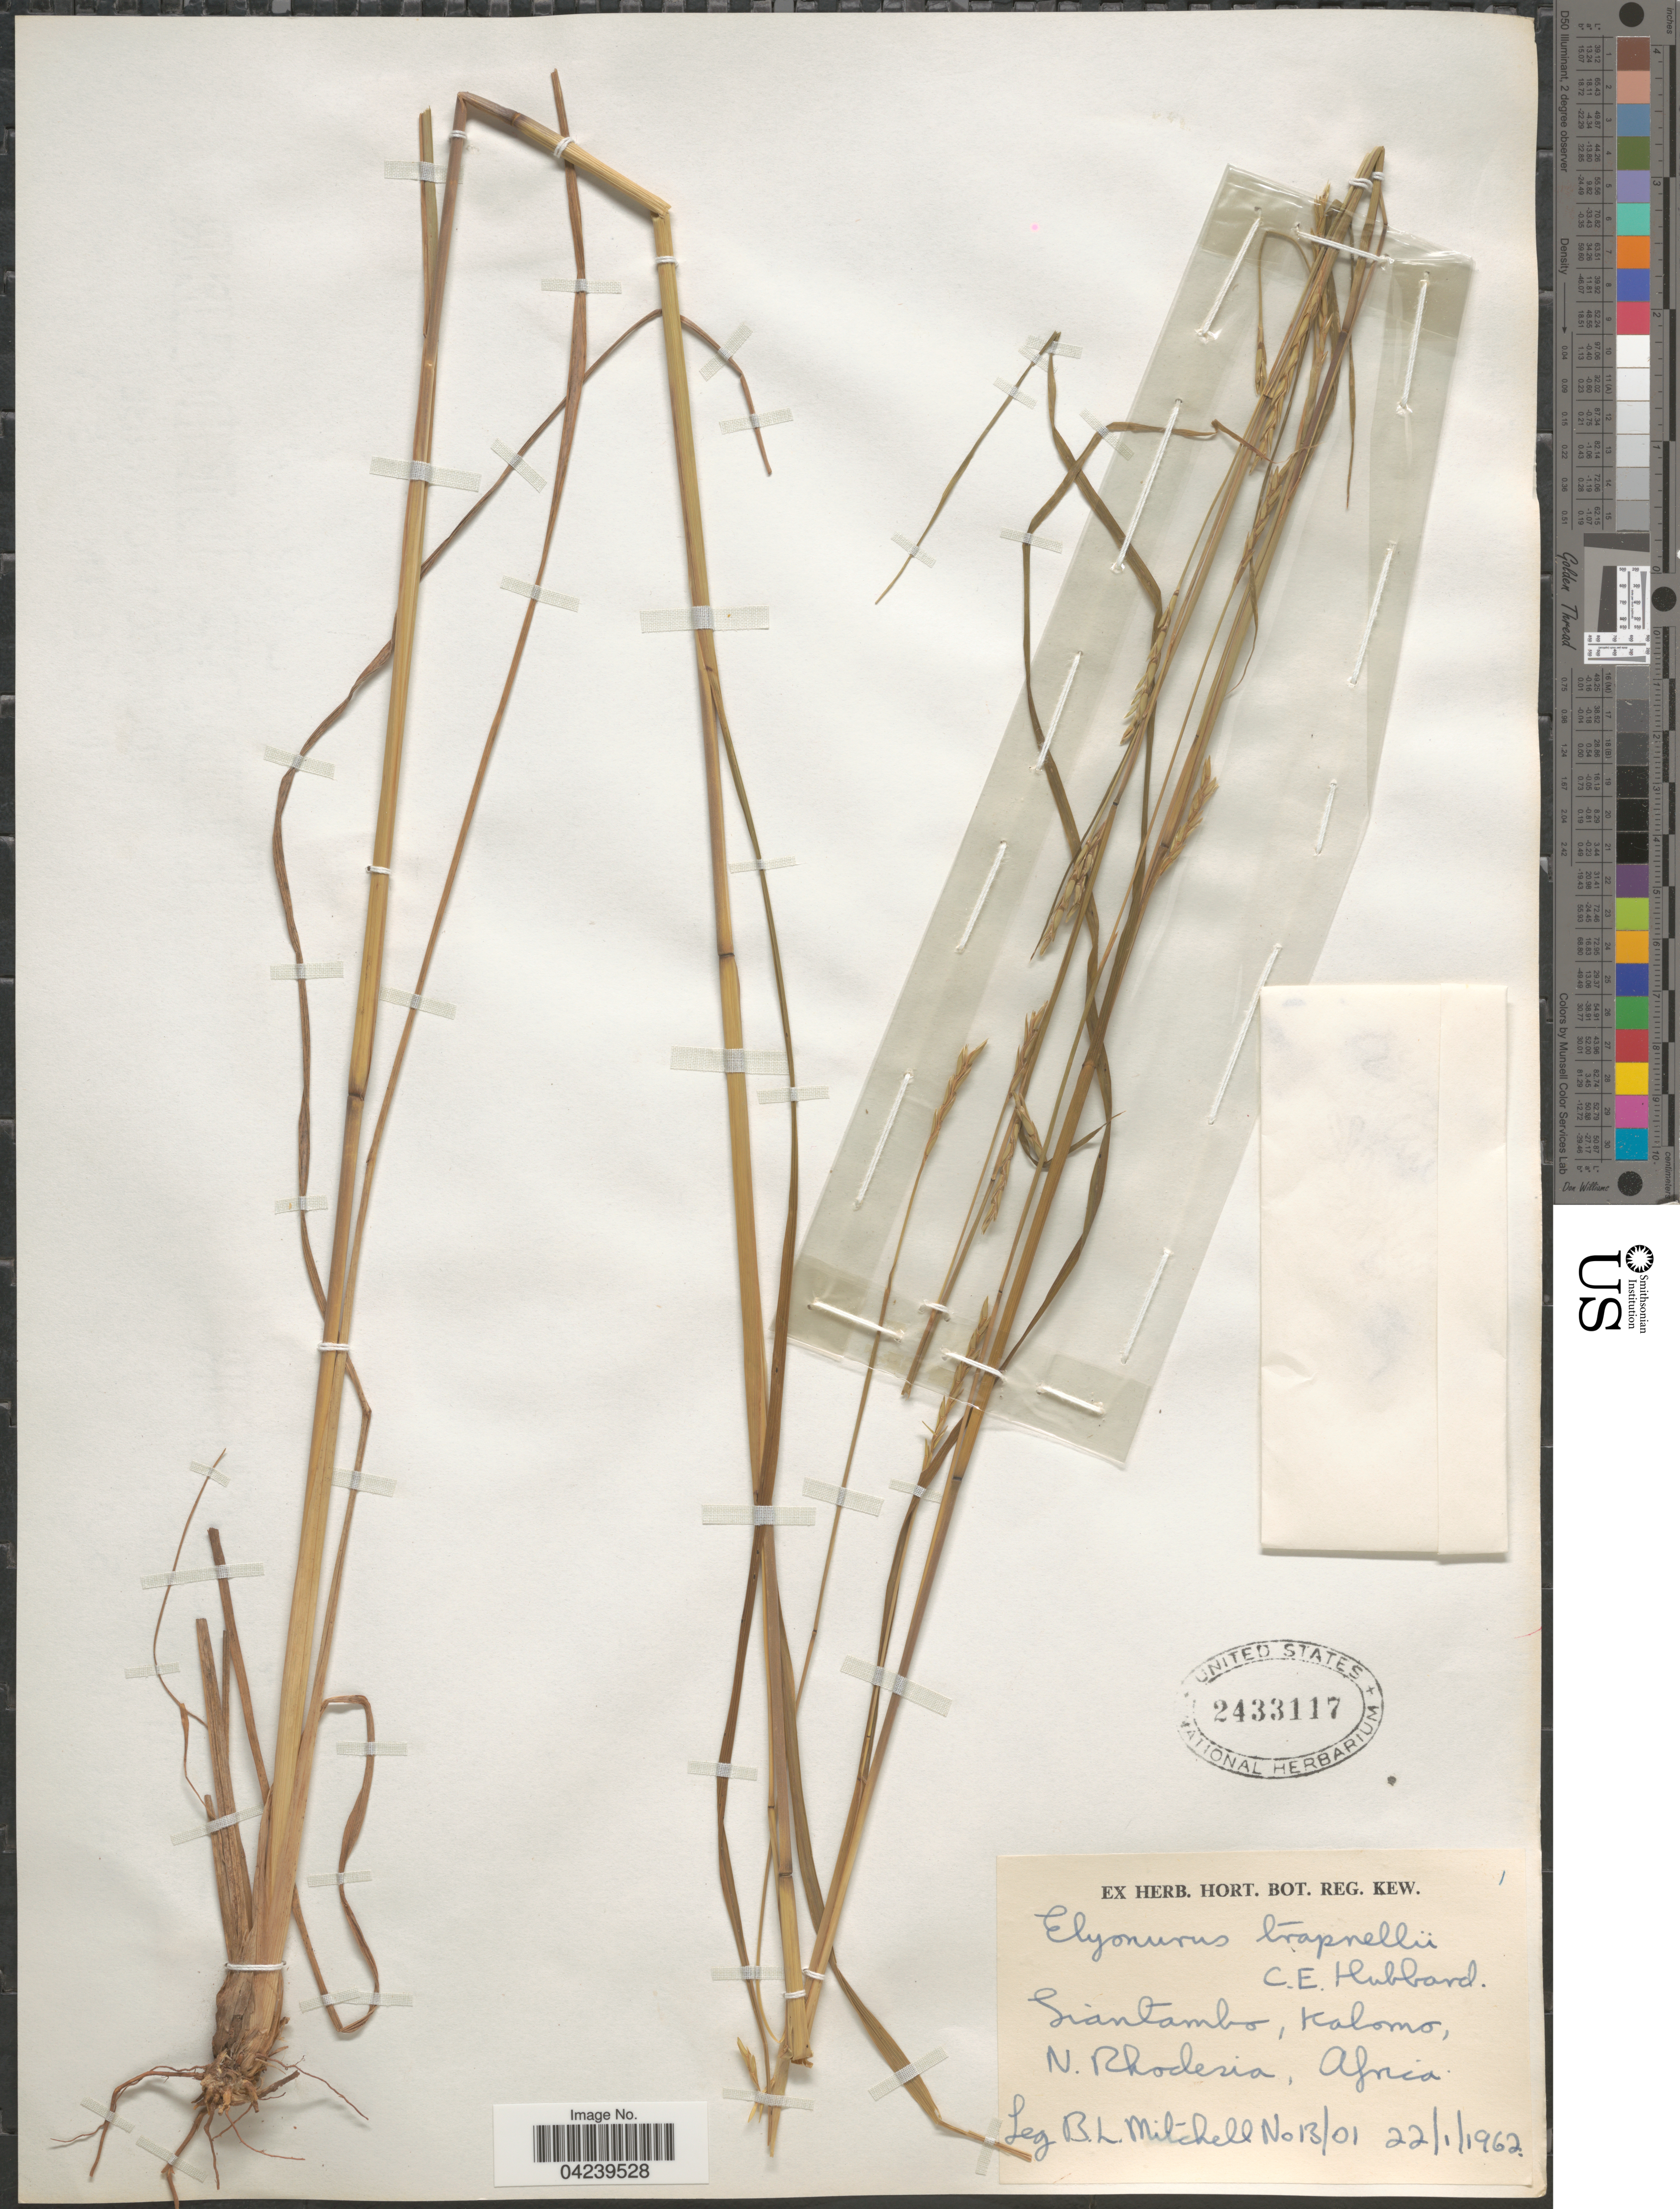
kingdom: Plantae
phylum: Tracheophyta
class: Liliopsida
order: Poales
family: Poaceae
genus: Elionurus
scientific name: Elionurus tripsacoides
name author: Humb. & Bonpl. ex Willd.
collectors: B. Mitchell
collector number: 13/01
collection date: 1962-01-22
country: Zambia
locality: Siantambo, Kalomo, N. Rhodesia.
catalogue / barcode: US 2433117